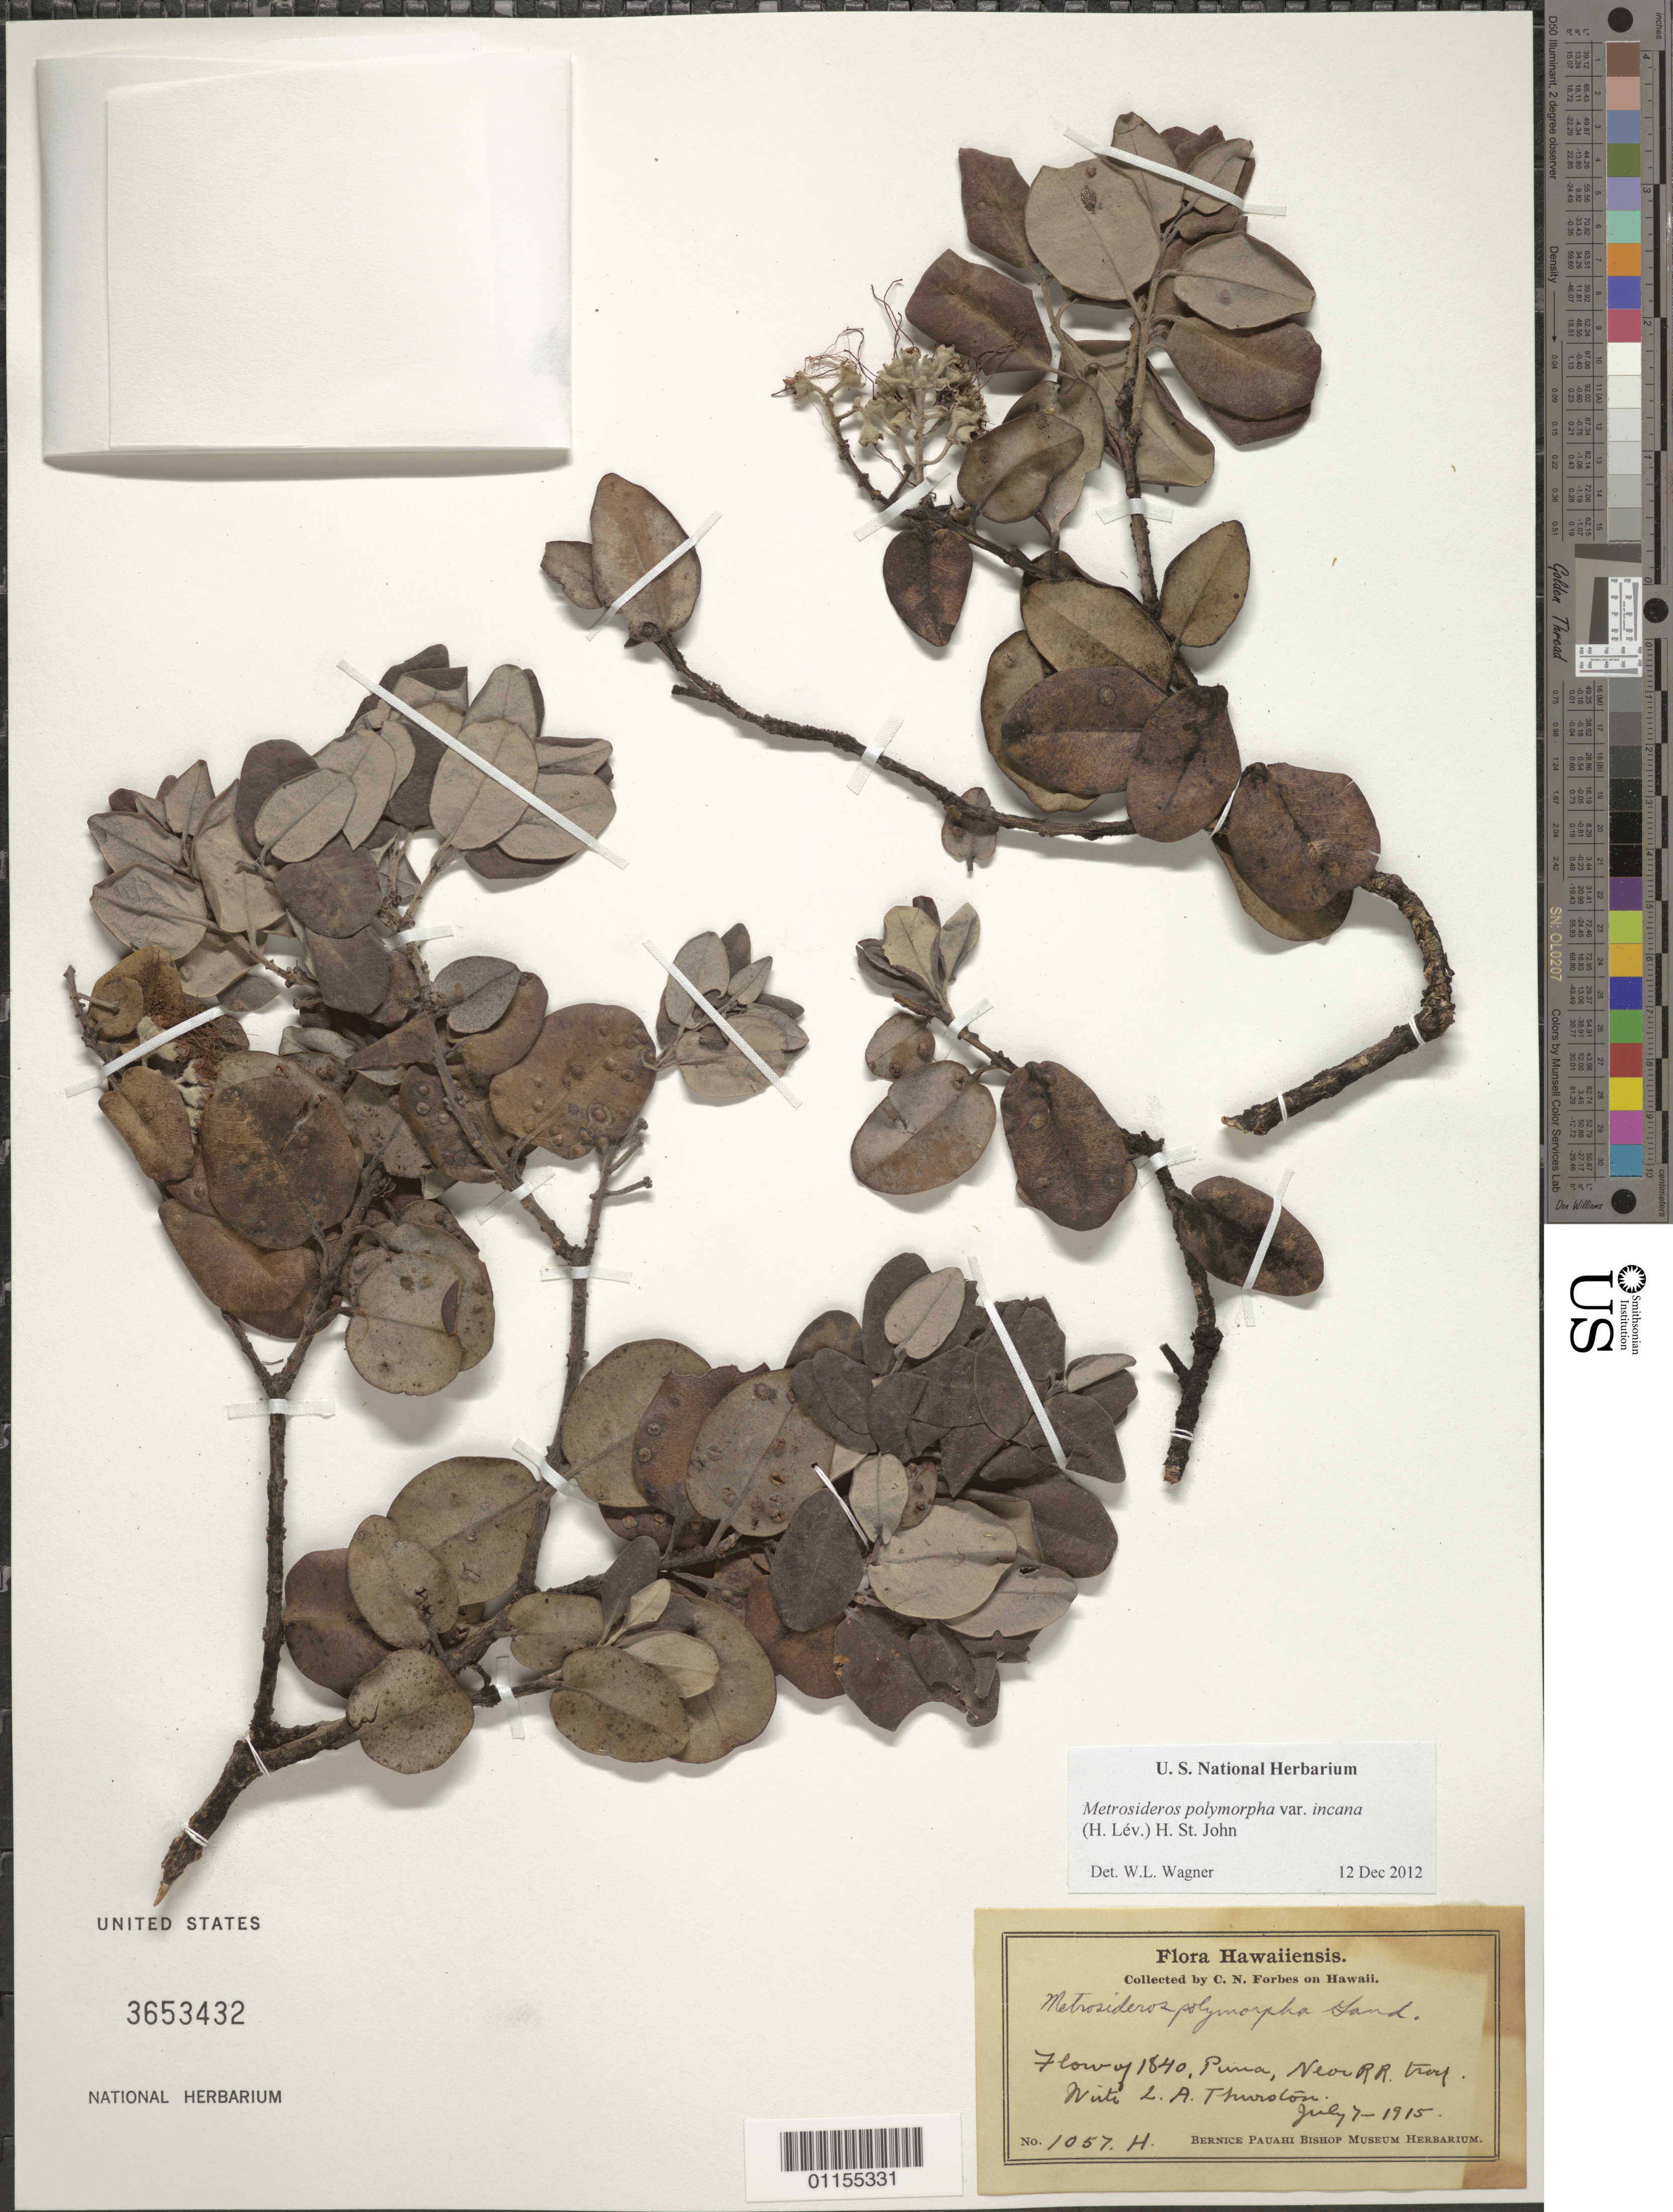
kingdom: Plantae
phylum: Tracheophyta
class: Magnoliopsida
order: Myrtales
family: Myrtaceae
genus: Metrosideros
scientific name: Metrosideros polymorpha var. incana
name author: H. St. John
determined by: Wagner, W. L., (BOT), Smithsonian Institution - National Museum of Natural History (UNITED STATES)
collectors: C. N. Forbes & L. Thurston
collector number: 1057.H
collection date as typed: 7 Jul 1915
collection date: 1915-07-07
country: United States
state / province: Hawaii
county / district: Hawaii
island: Hawaii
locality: Flow of 1840, Puna, Near RR track.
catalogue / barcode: US 3653432